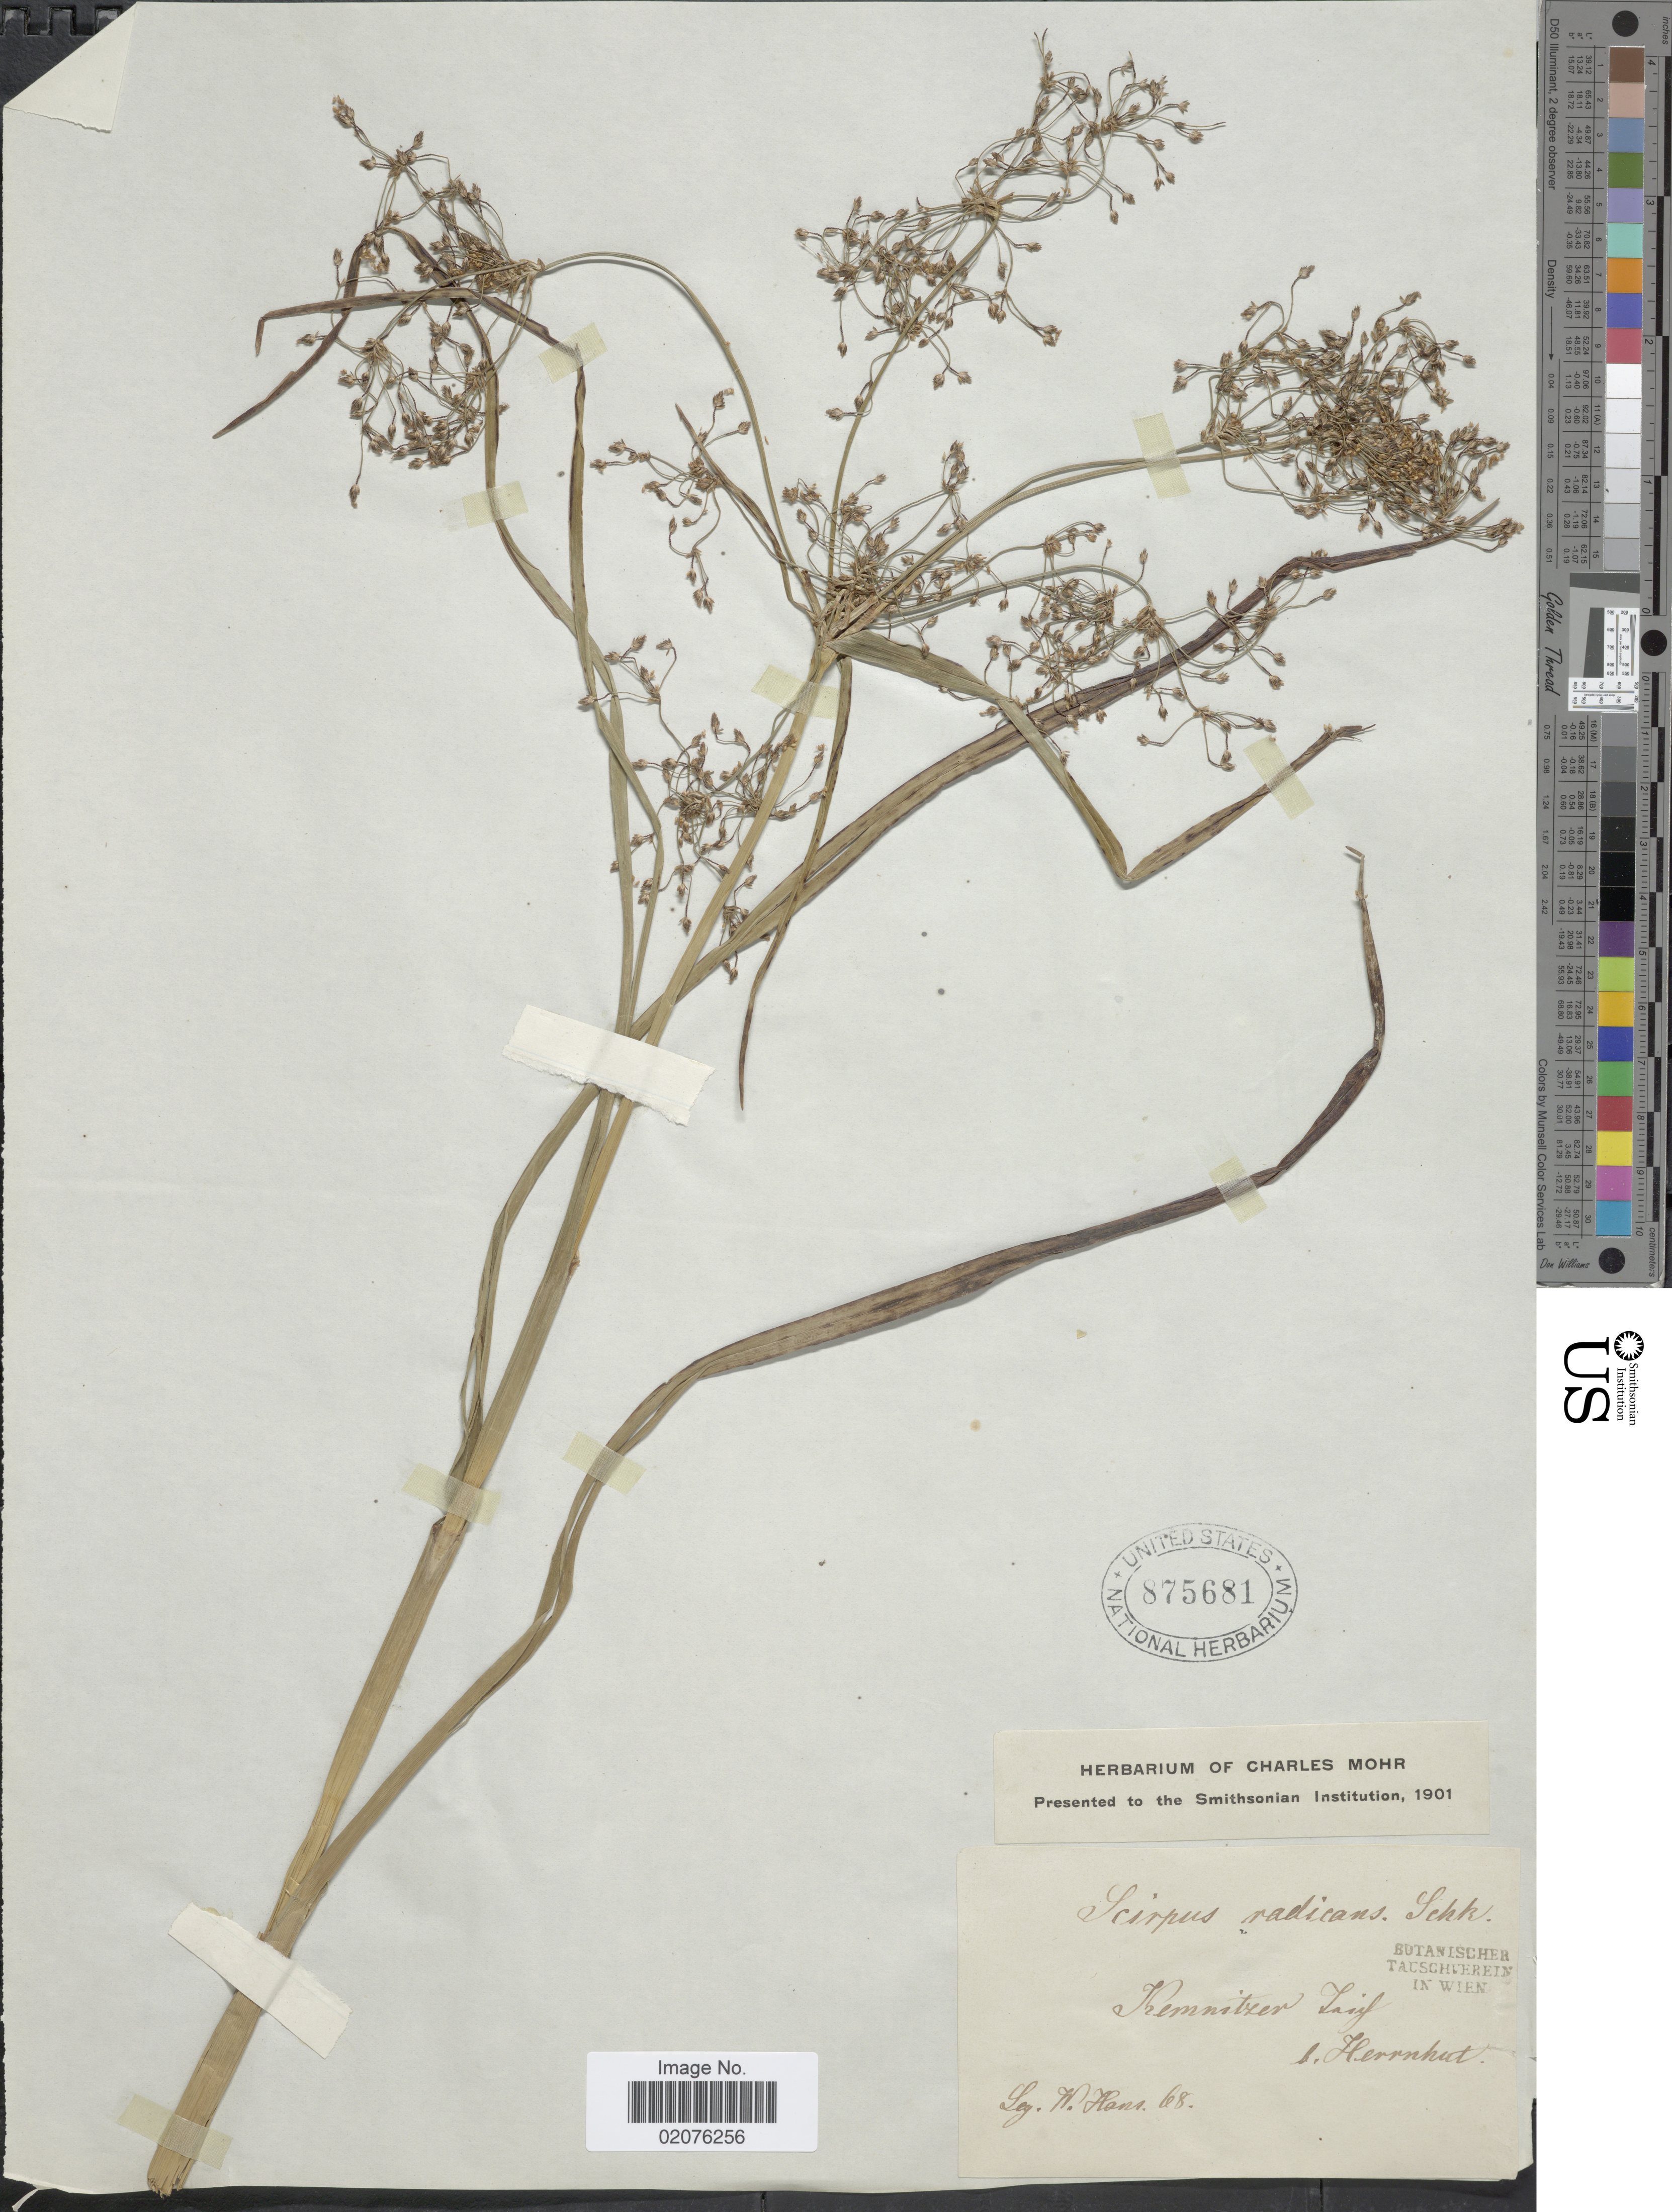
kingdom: Plantae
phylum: Tracheophyta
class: Liliopsida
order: Poales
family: Cyperaceae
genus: Scirpus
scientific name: Scirpus sylvaticus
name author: L.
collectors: W. Hans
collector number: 68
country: Germany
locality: Kemnitzen Taif, b. Hernhat [interpreted]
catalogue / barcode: US 875681